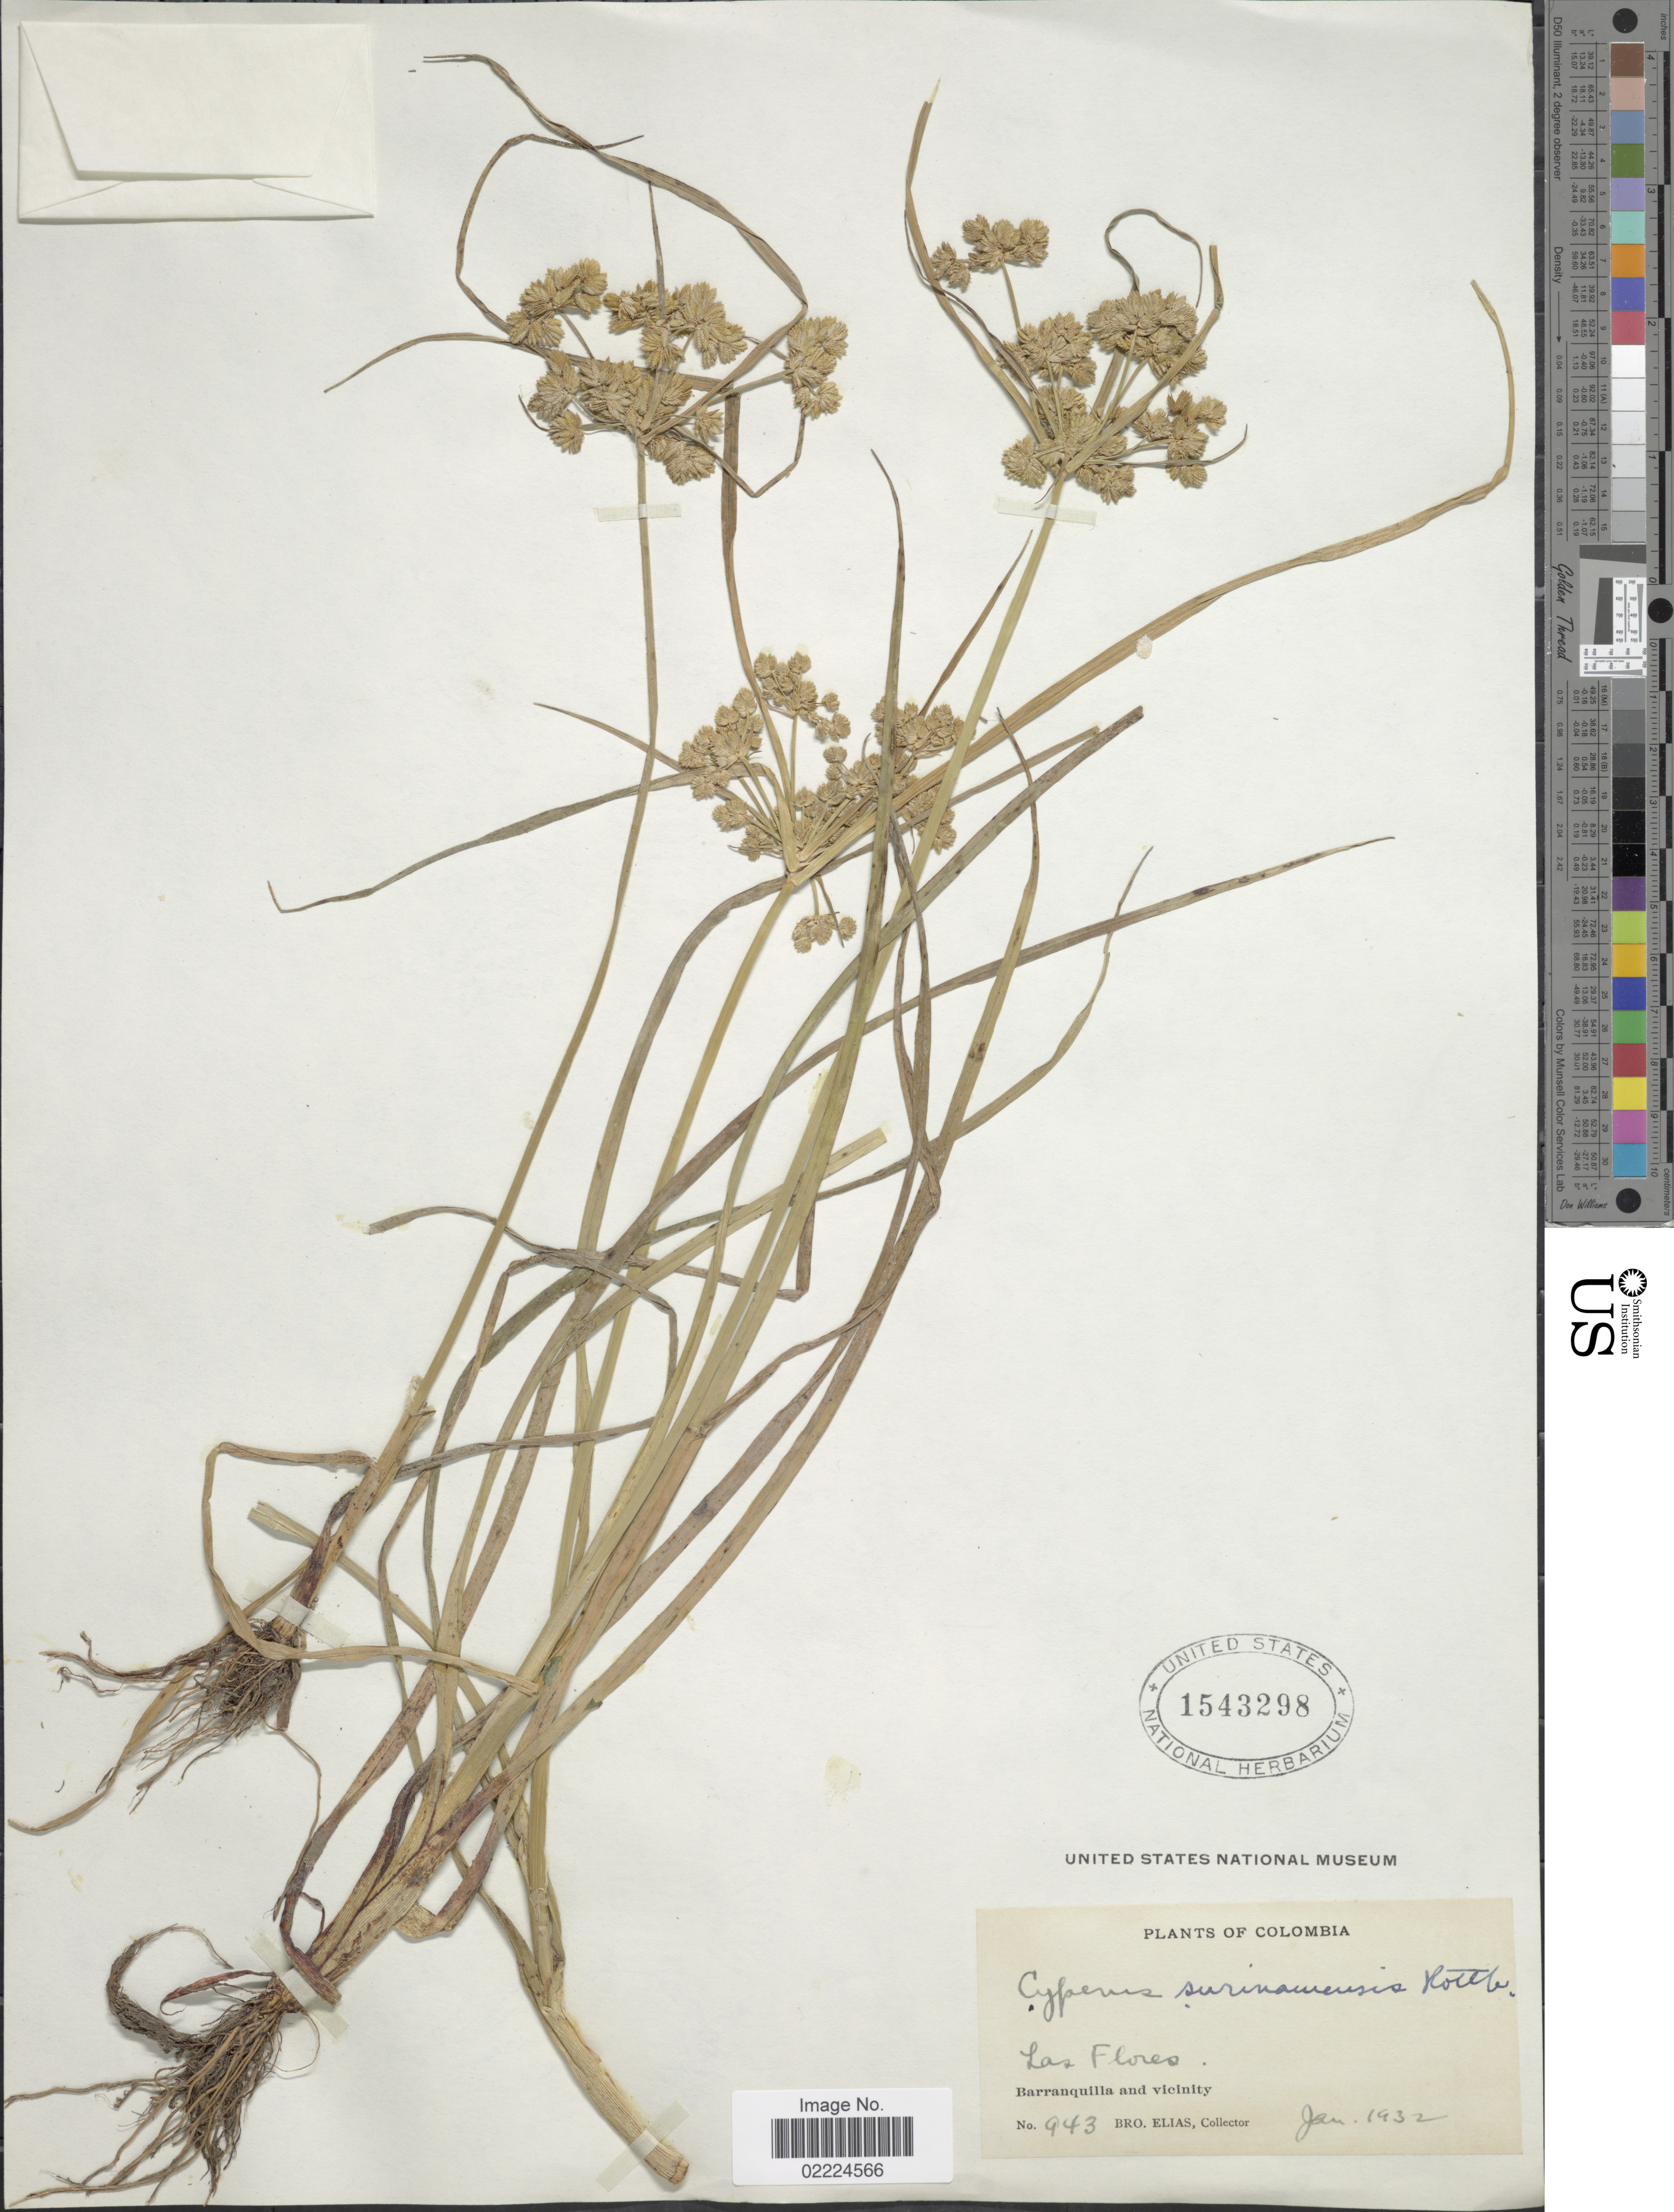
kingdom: Plantae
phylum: Tracheophyta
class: Liliopsida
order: Poales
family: Cyperaceae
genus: Cyperus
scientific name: Cyperus surinamensis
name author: Rottb.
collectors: Bro. Elias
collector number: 943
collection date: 1932-01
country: Colombia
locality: Las Flores. Barranquilla and vicinity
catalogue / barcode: US 1543298